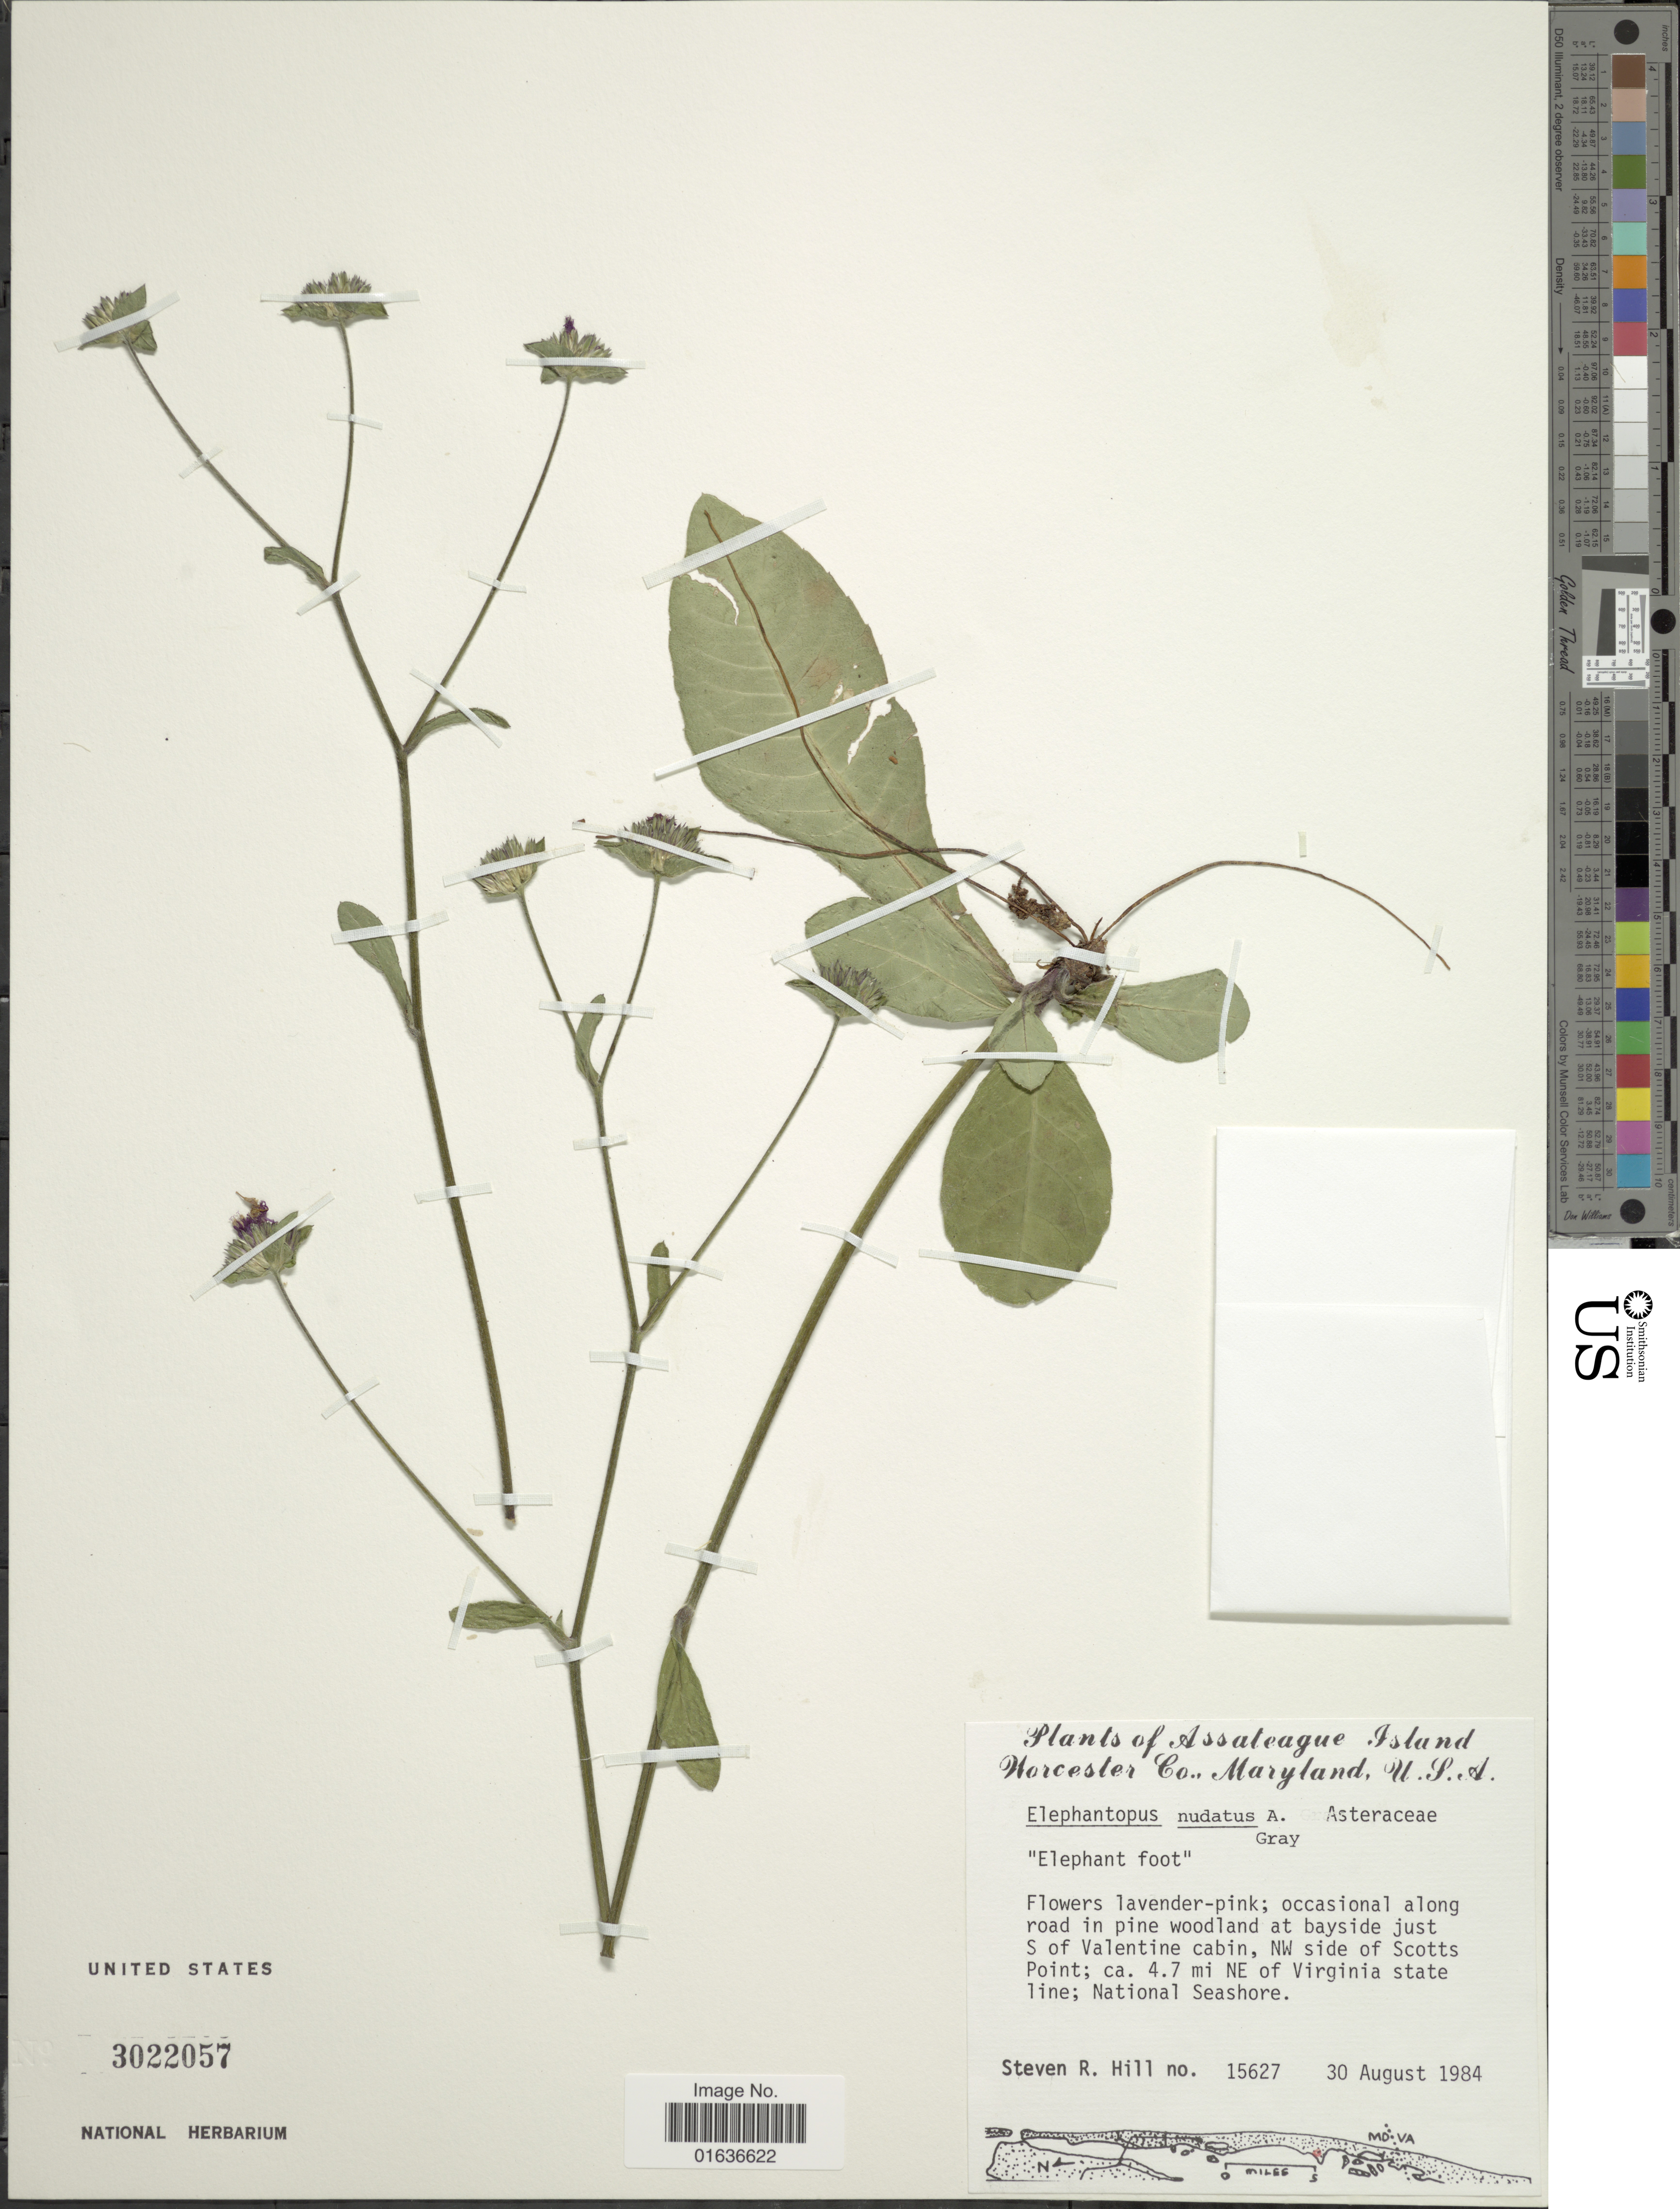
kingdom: Plantae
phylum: Tracheophyta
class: Magnoliopsida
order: Asterales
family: Asteraceae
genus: Elephantopus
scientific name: Elephantopus nudatus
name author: A. Gray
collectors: S. R. Hill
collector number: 15627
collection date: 1984-08-30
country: United States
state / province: Maryland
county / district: Worcester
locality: Assateague Island Worcester Co. Occasional along road in pine woodland at bayside just s of Valentine cabin, NW side of Scotts Point; ca. 4.7 mi NE of Virginia State line; National Seashore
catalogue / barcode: US 3022057